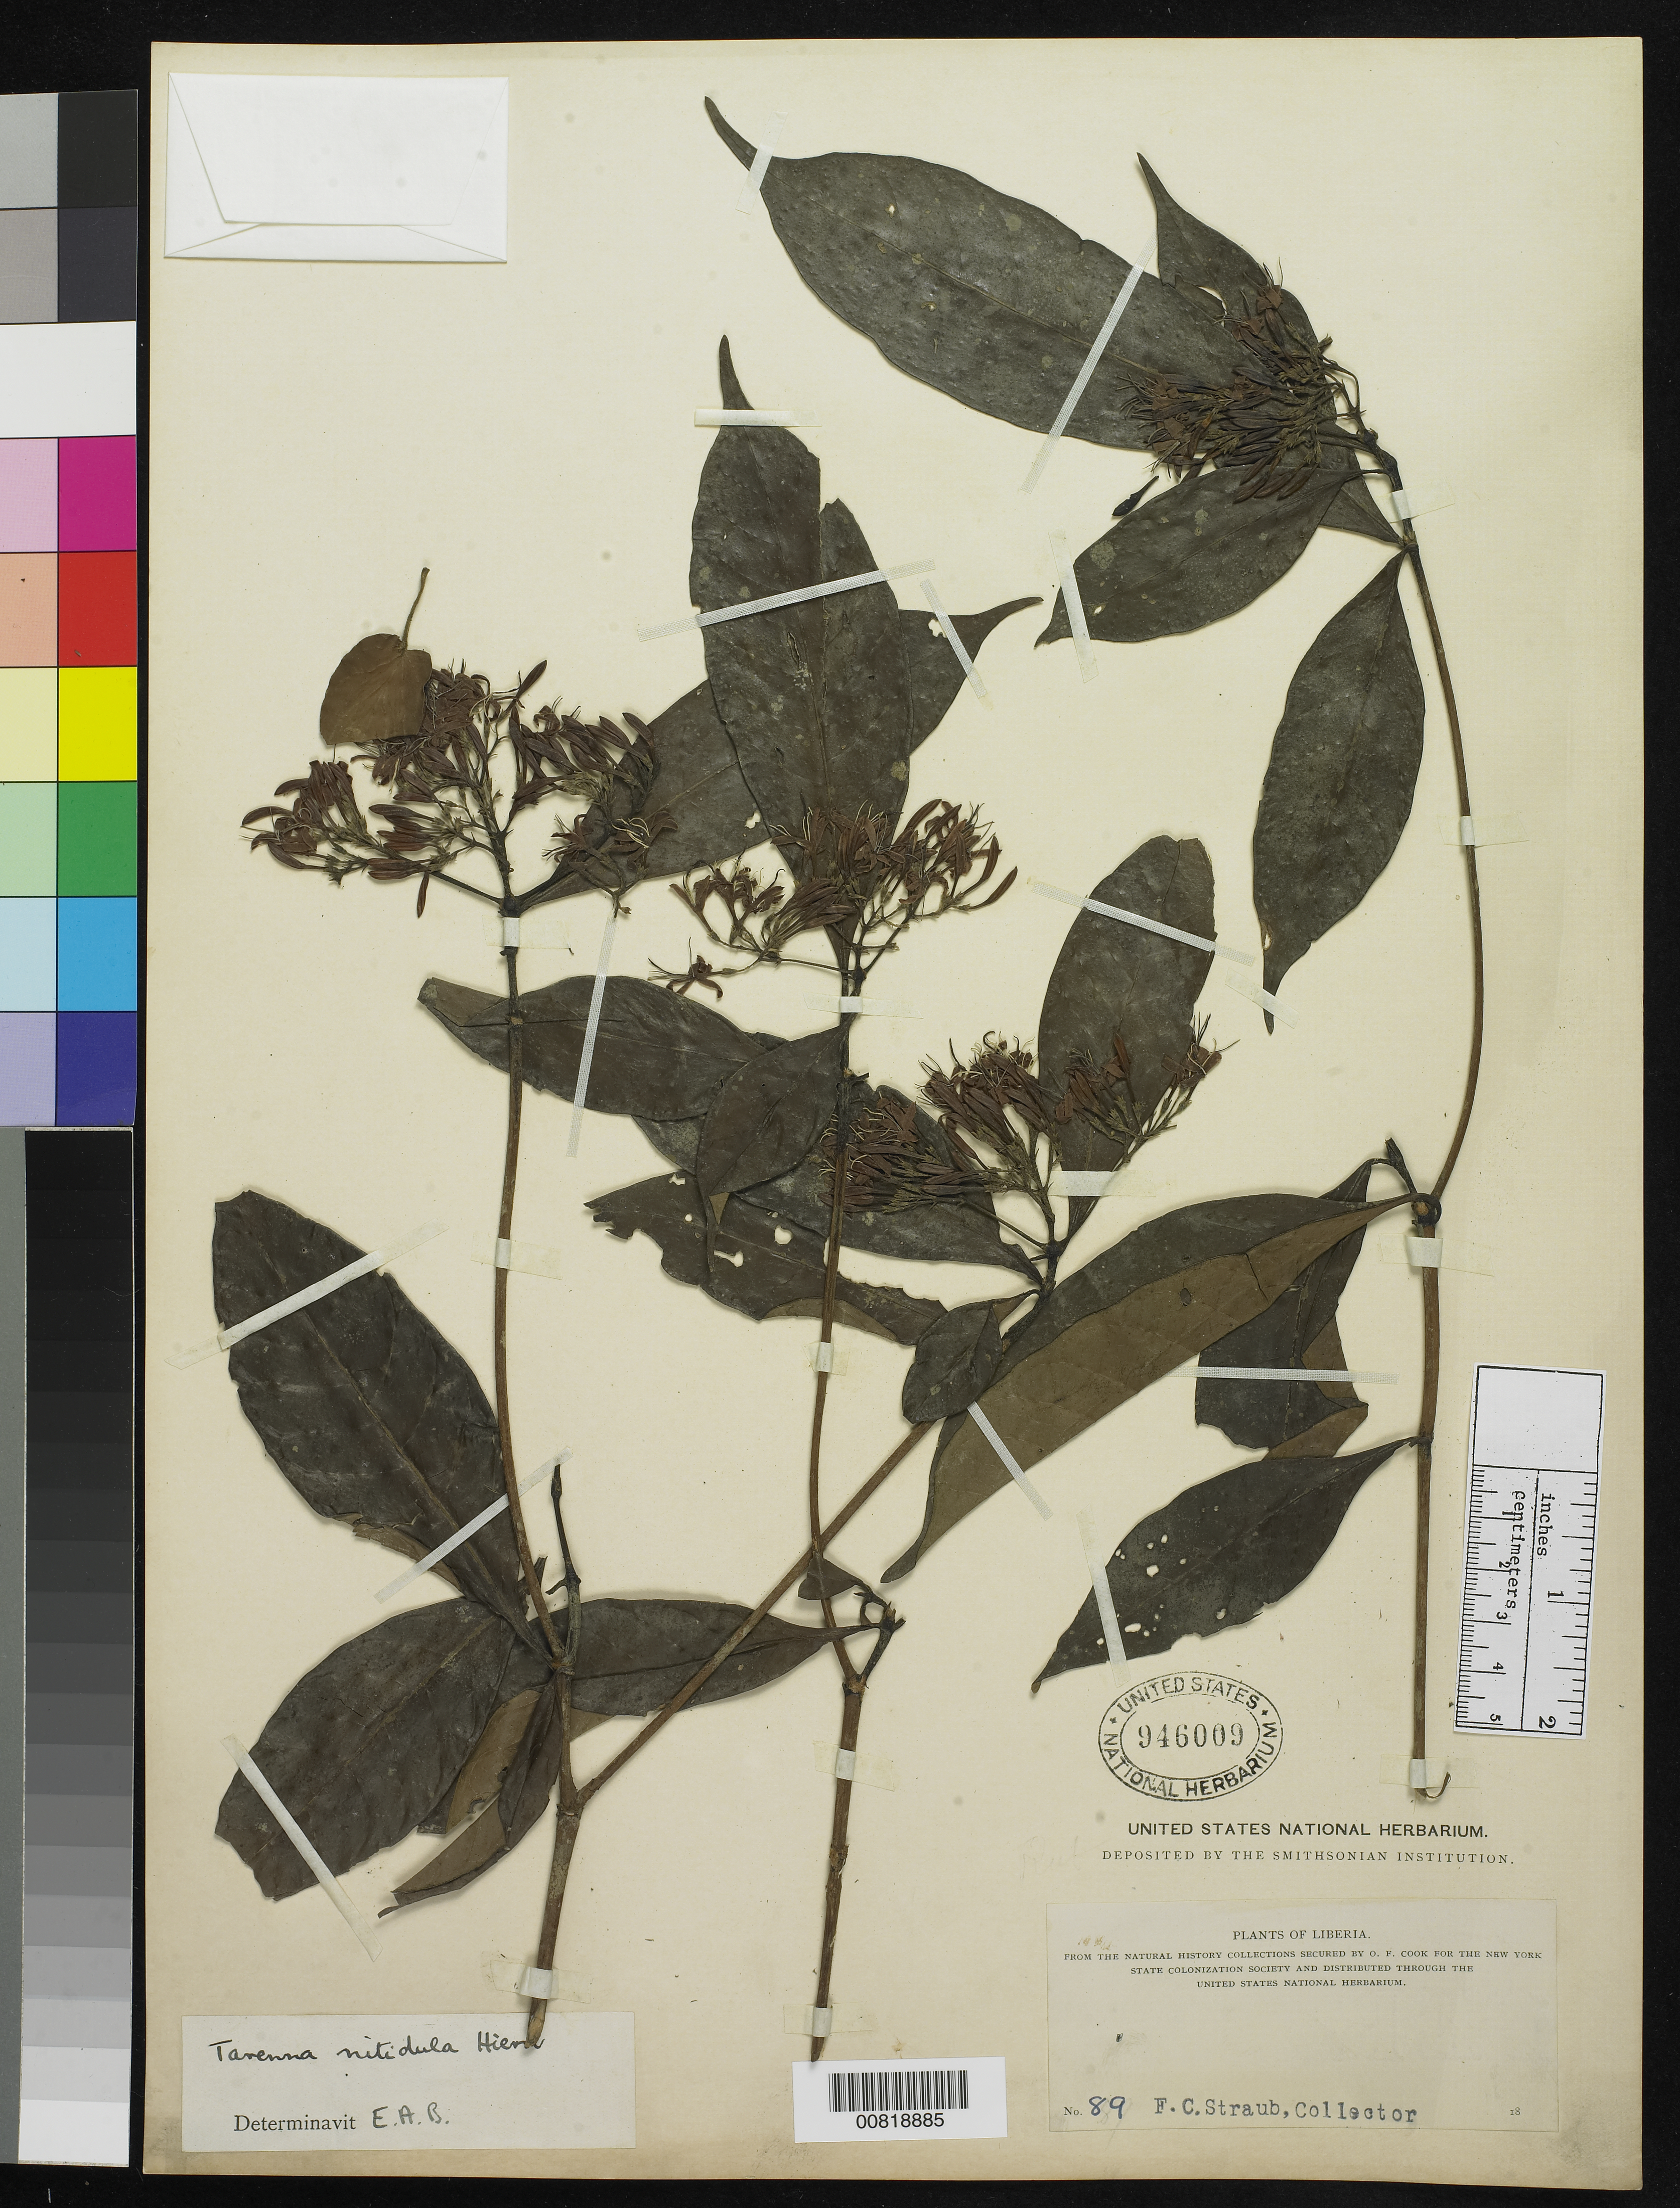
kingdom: Plantae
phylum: Tracheophyta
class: Magnoliopsida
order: Gentianales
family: Rubiaceae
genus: Tarenna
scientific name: Tarenna nitidula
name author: (Benth.) Hiern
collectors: F. Straub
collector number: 89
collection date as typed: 18--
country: Liberia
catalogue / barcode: US 946009